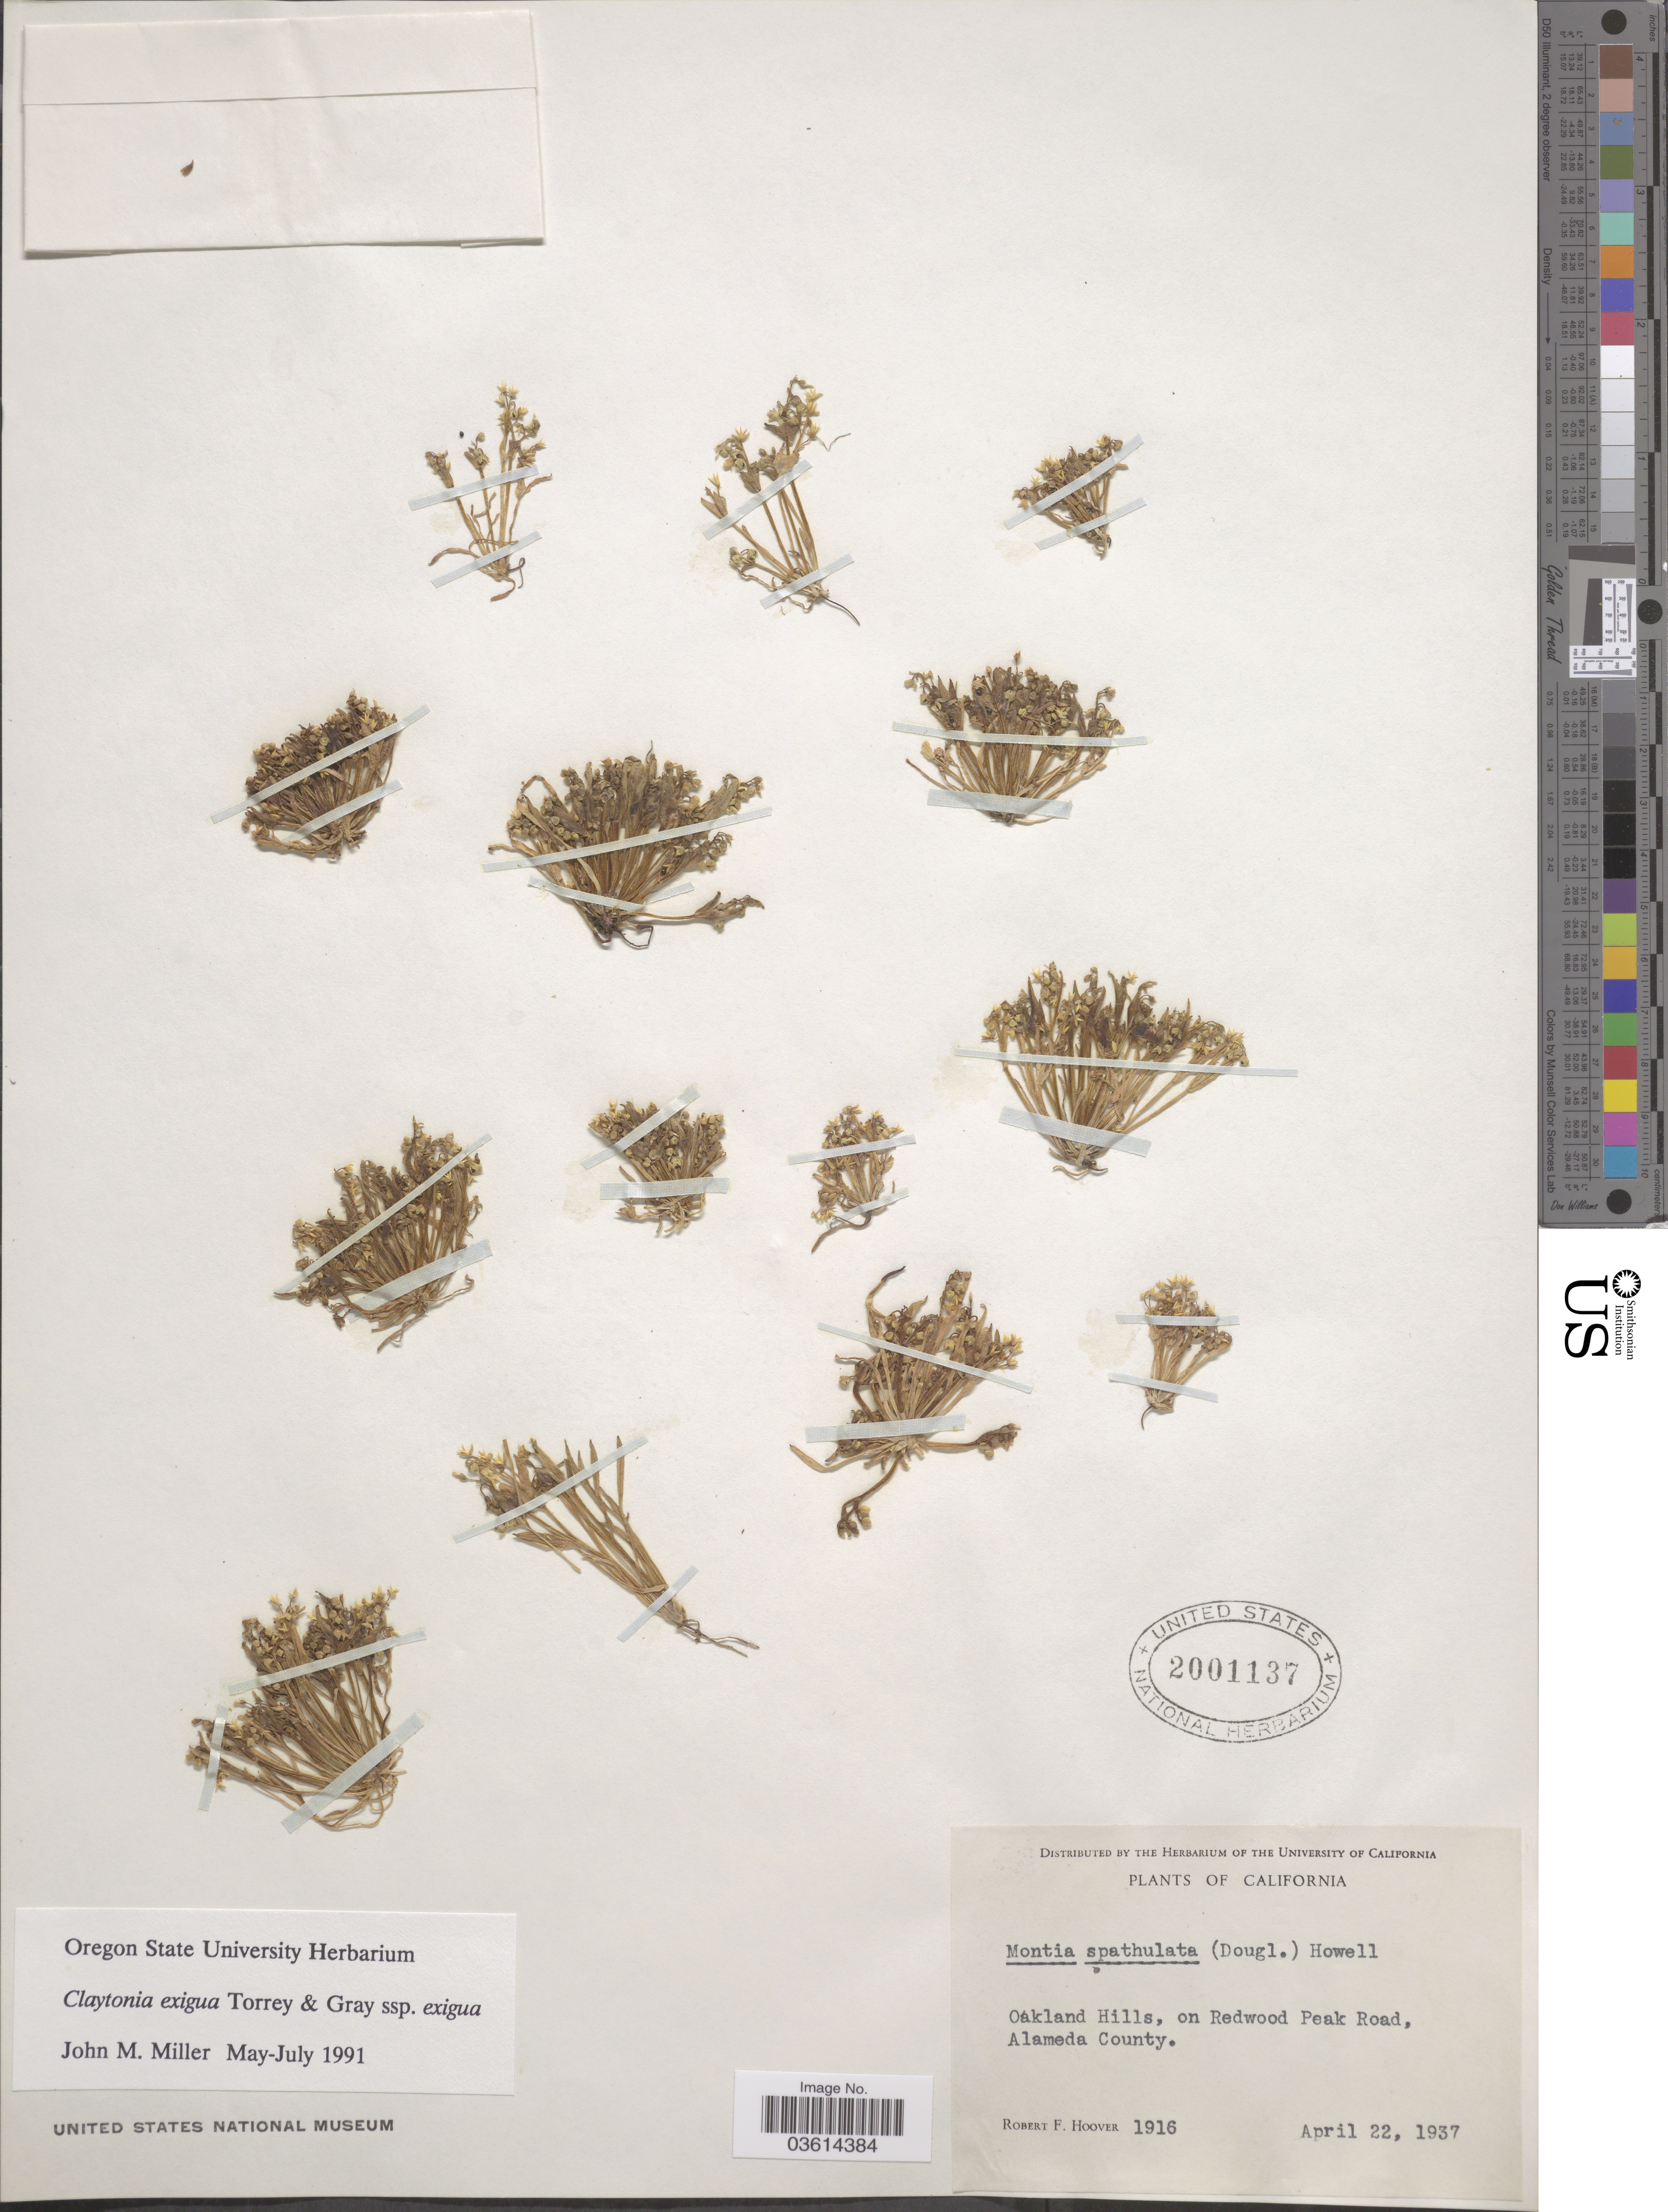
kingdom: Plantae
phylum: Tracheophyta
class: Magnoliopsida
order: Caryophyllales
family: Montiaceae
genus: Claytonia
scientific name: Claytonia exigua subsp. exigua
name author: (Douglas) Torr. & A. Gray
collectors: R. F. Hoover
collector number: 1916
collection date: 1937-04-22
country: United States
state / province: California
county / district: Alameda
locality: Oakland Hills, on Redwood Peak Road, Alameda County.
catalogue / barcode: US 2001137